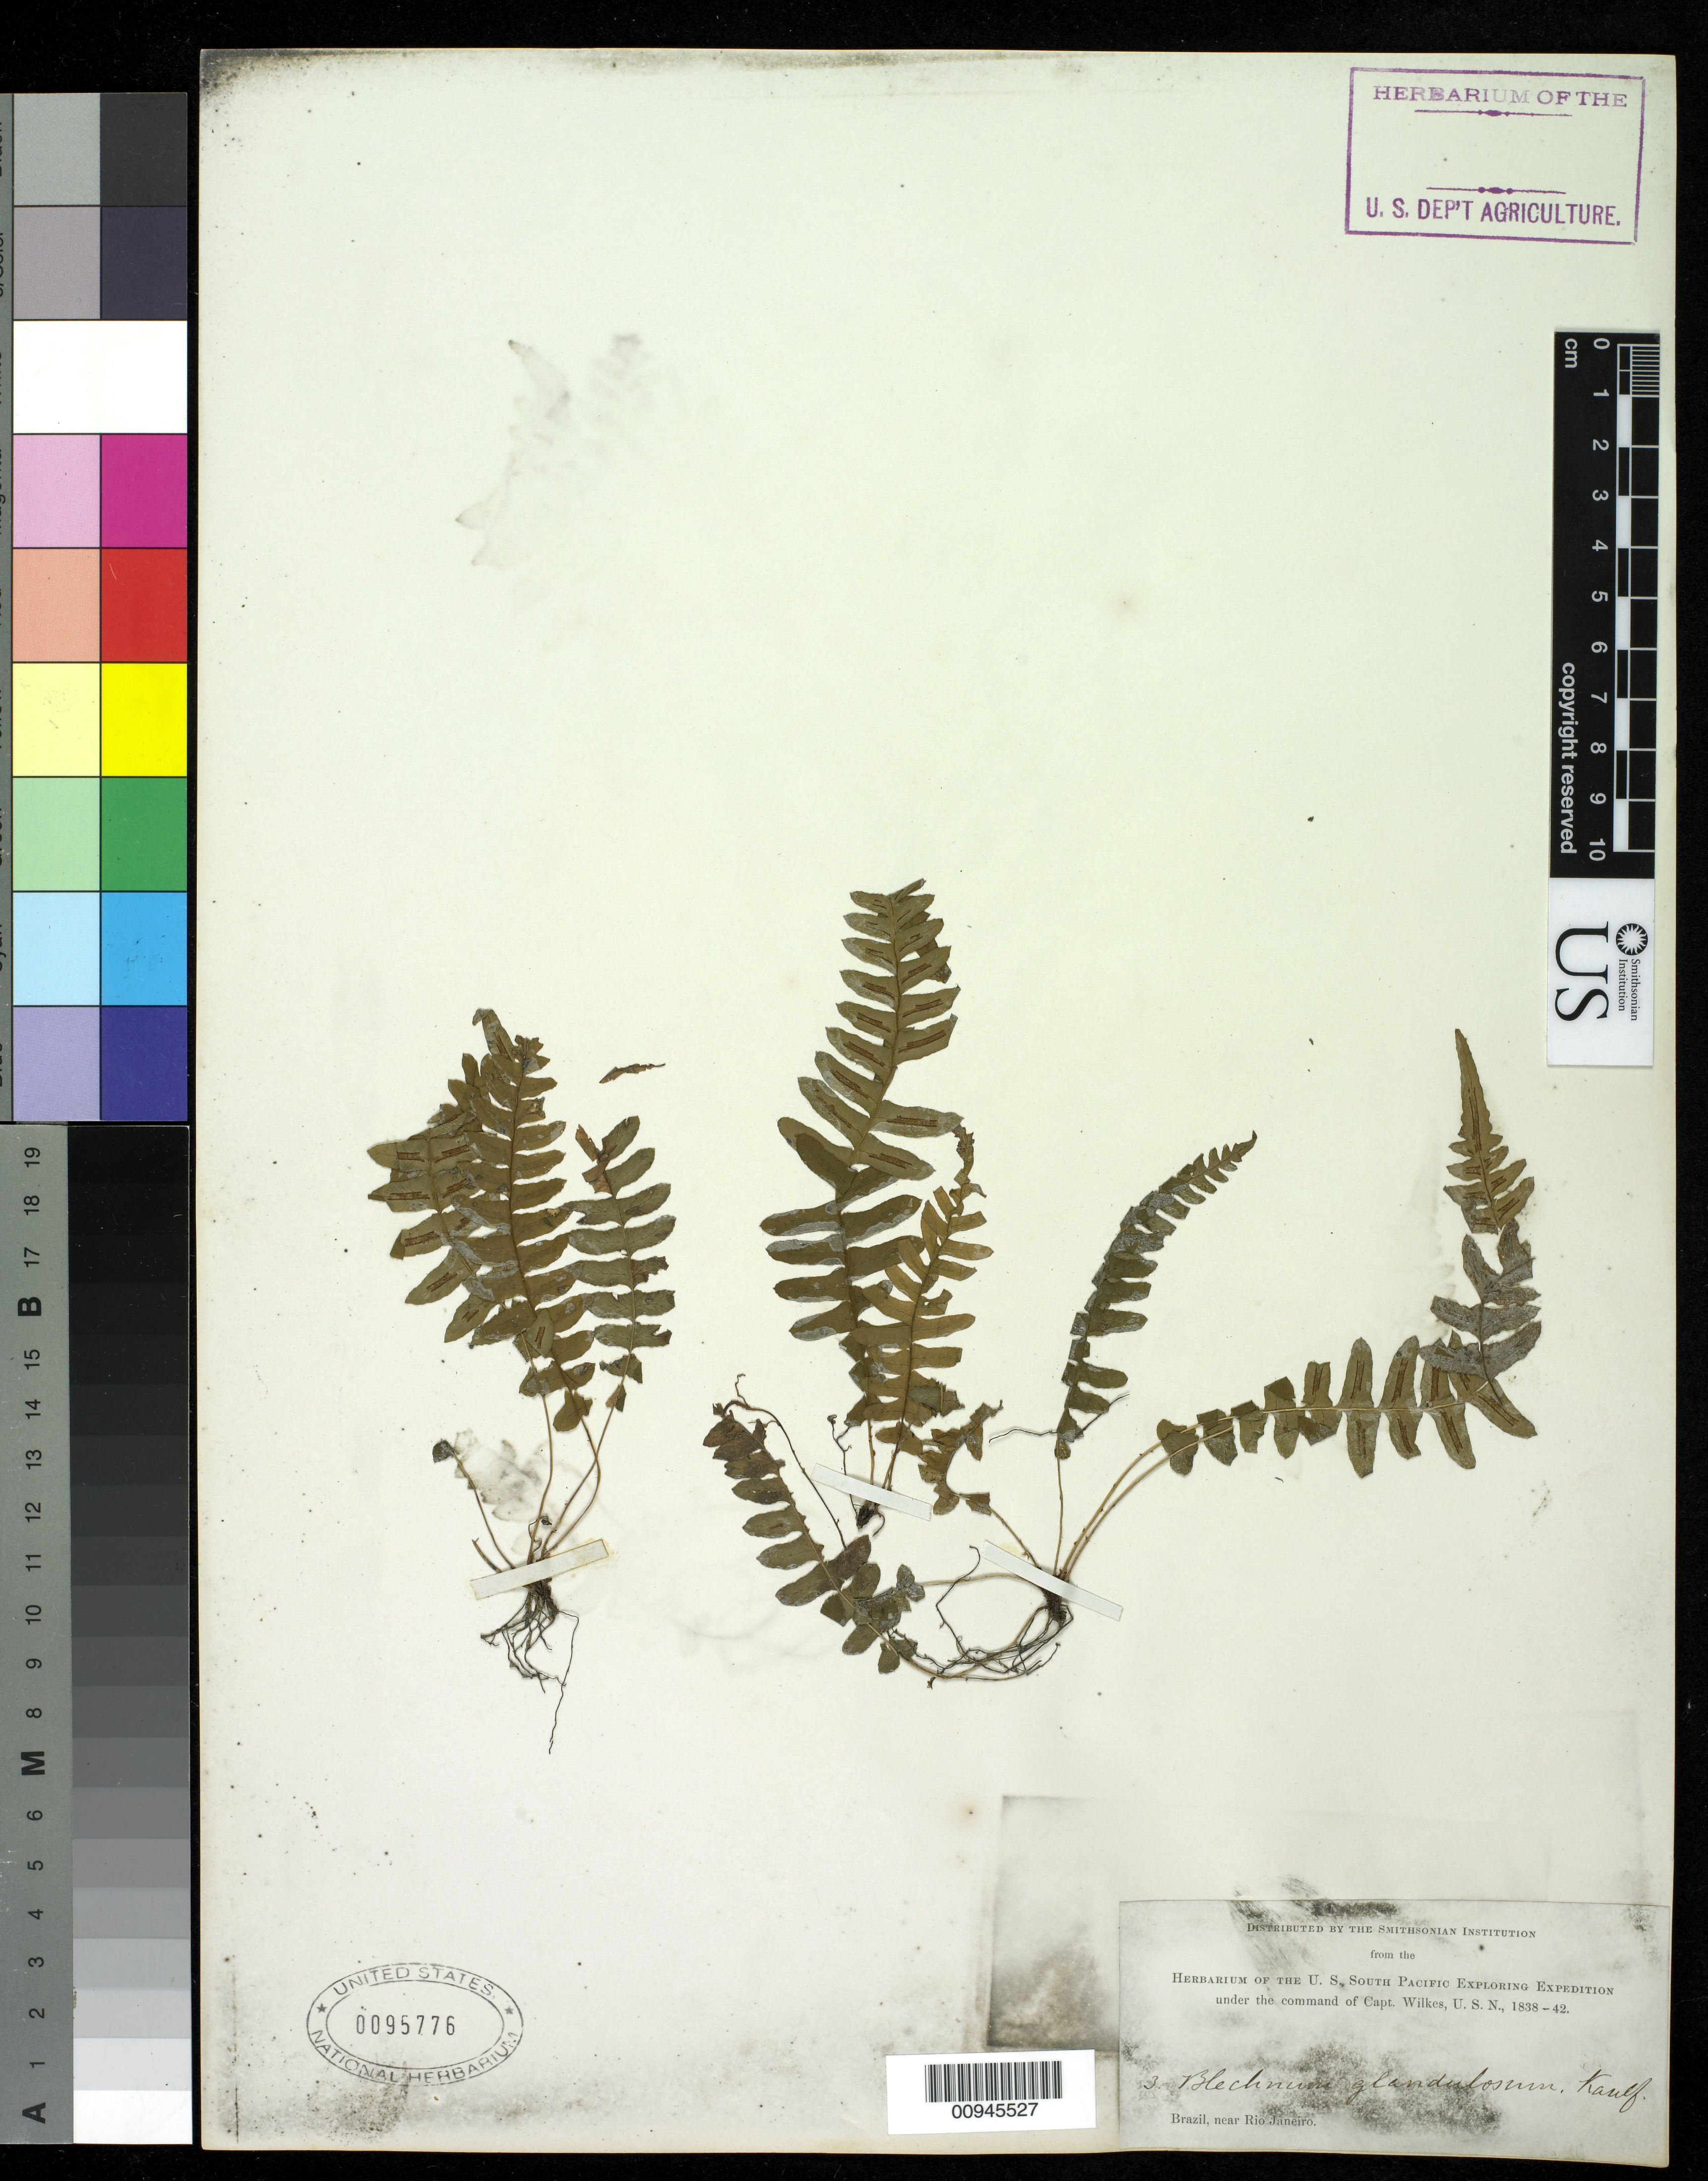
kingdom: Plantae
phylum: Tracheophyta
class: Polypodiopsida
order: Polypodiales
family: Blechnaceae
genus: Blechnum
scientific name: Blechnum polypodioides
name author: Raddi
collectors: Wilkes Explor. Exped.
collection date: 1838/1842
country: Brazil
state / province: Rio de Janeiro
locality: Brazil, near Rio Janeiro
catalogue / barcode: US 95776